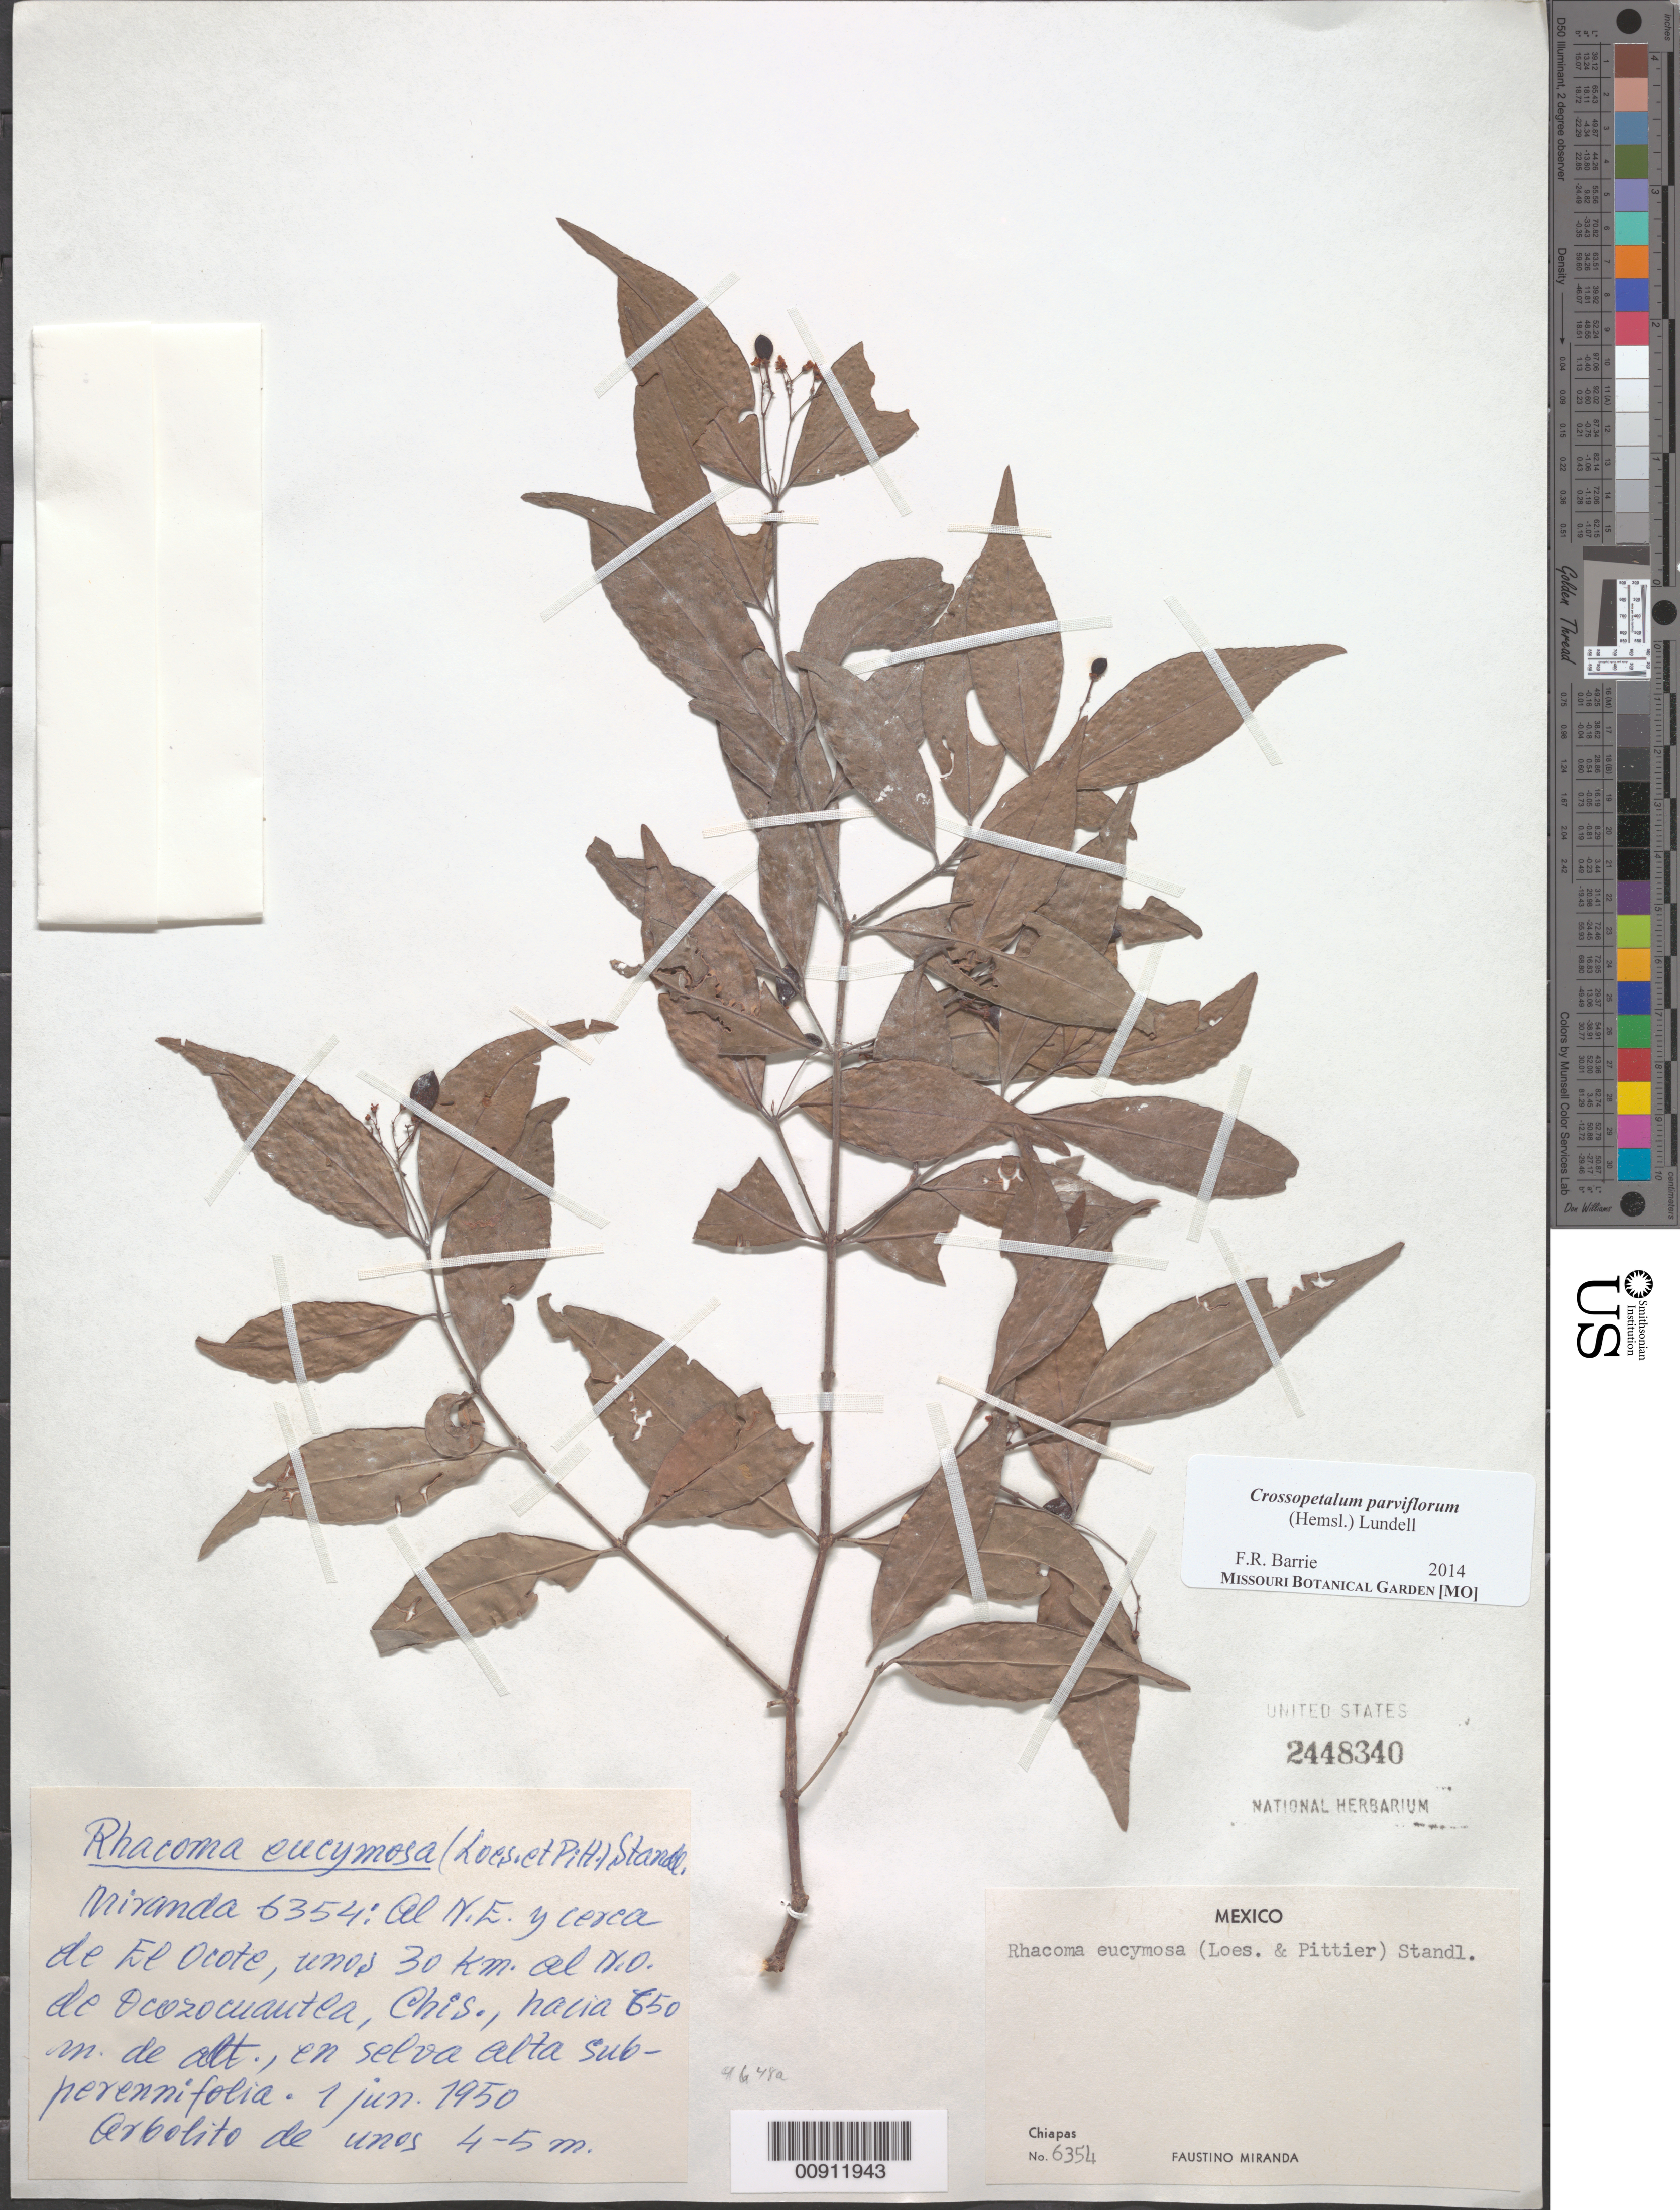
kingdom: Plantae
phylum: Tracheophyta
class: Magnoliopsida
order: Celastrales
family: Celastraceae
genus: Crossopetalum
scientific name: Crossopetalum parviflorum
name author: (Hemsl.) Lundell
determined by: Barrie, F. R.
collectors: Miranda G., F.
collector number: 6354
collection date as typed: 01 Jun 1950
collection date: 1950-06-01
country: Mexico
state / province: Chiapas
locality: Al N.E. y cerca de El Ocote, unos 30 km. al N.O. de Ocozocuautla, Chiapas.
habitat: En selva alta subperennifolia.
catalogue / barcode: US 2448340